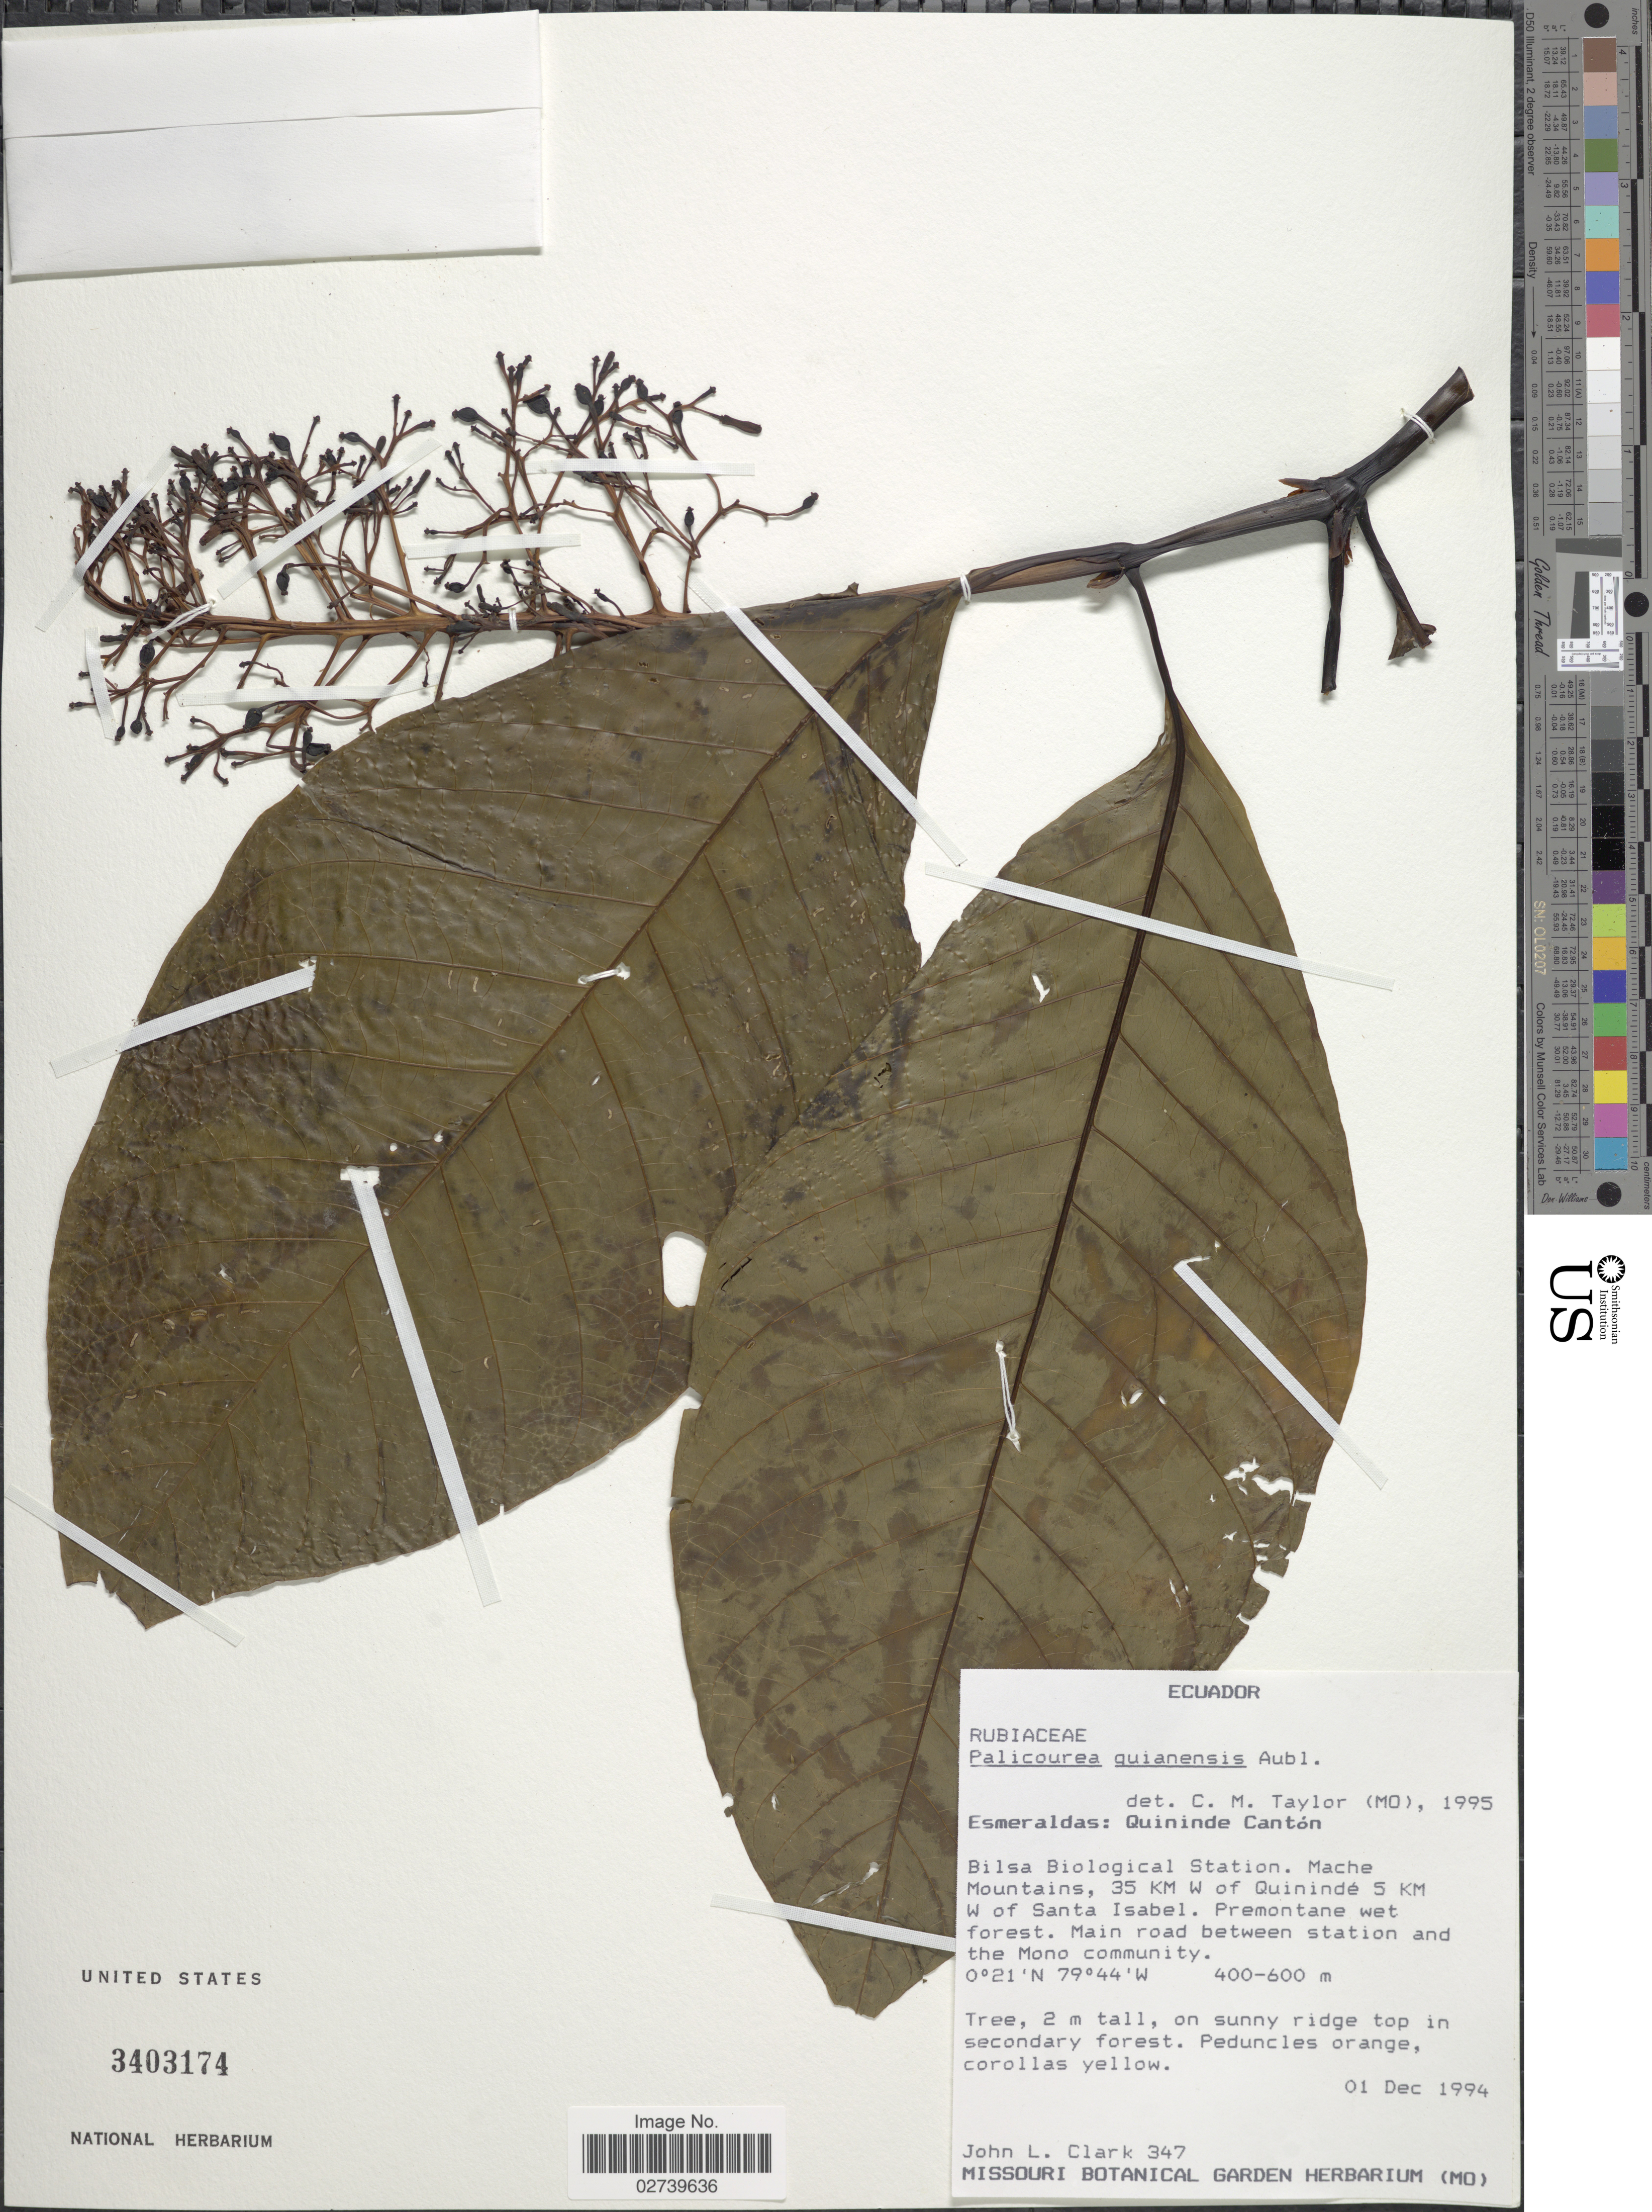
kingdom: Plantae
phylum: Tracheophyta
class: Magnoliopsida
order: Gentianales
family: Rubiaceae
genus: Palicourea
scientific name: Palicourea guianensis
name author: Aubl.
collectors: J. L. Clark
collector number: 347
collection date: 1994-12-01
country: Ecuador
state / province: Esmeraldas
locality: Quininde Canyon, Bilsa Biological Station, Mache Mountains, 35 Km W of Quininde 5 Km W of Santa Isabel, Main road between station and the Mono community.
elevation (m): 400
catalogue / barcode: US 3403174